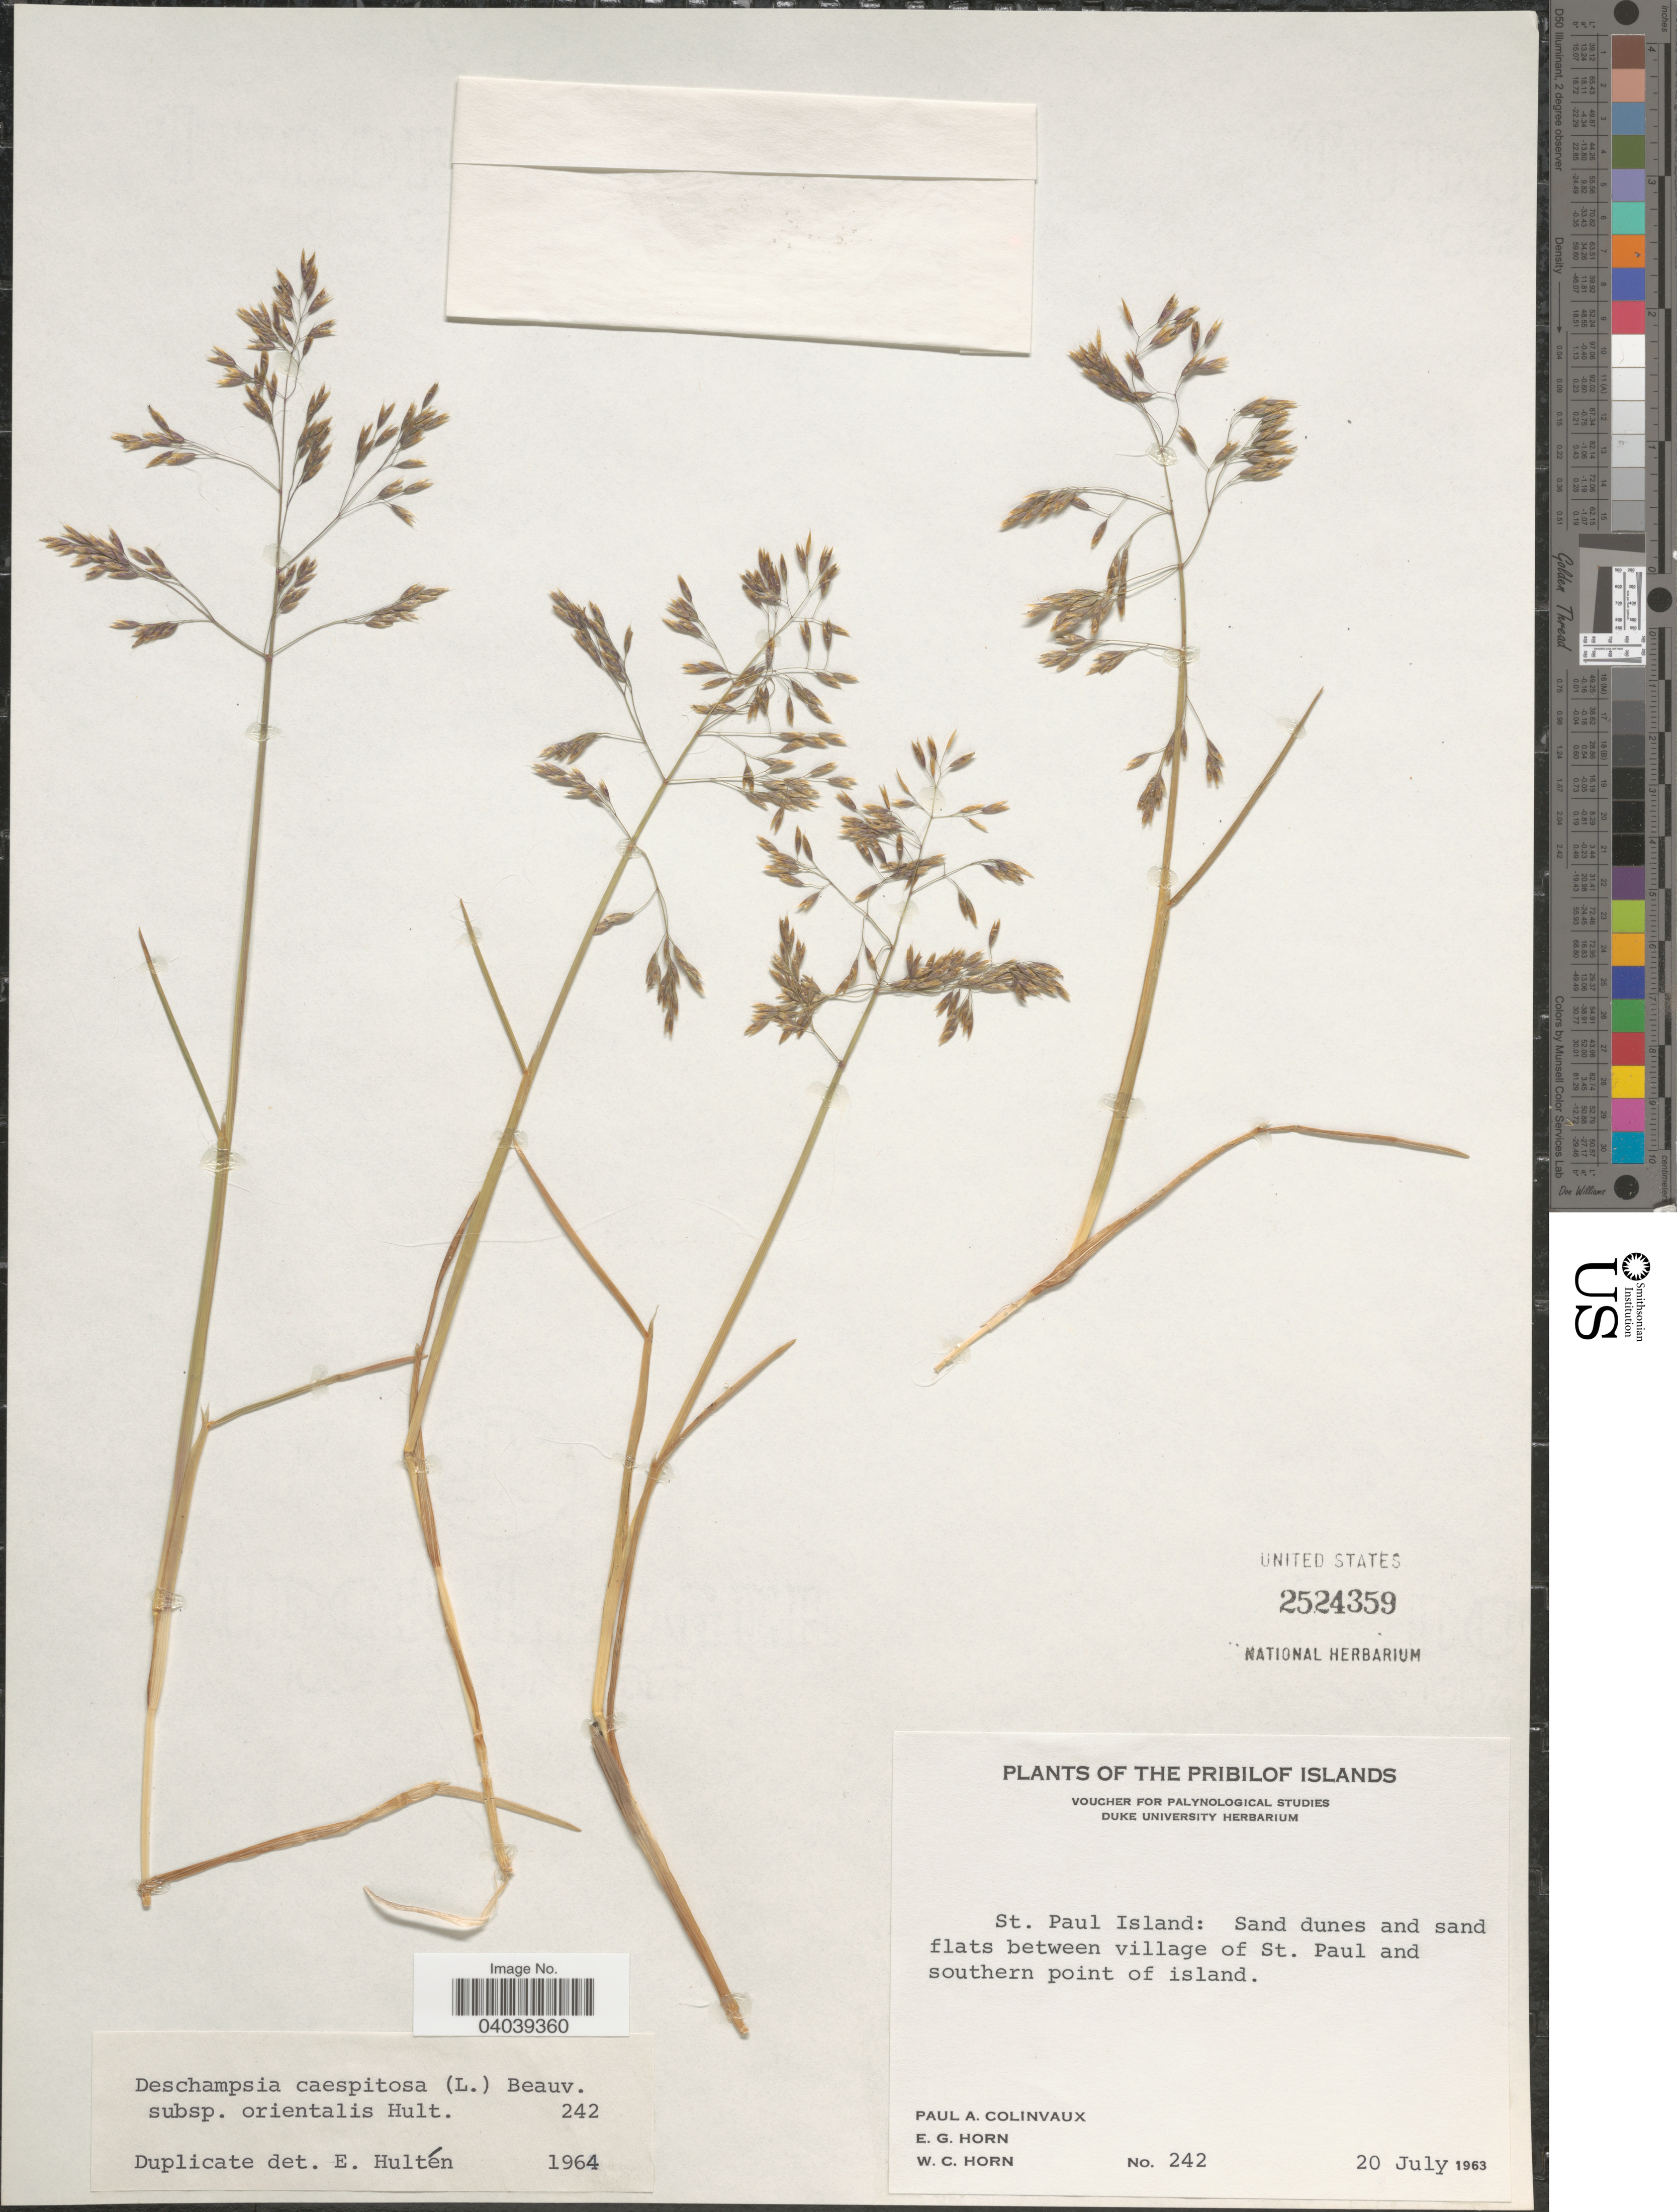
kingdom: Plantae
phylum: Tracheophyta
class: Liliopsida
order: Poales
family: Poaceae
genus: Deschampsia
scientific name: Deschampsia cespitosa subsp. orientalis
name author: Hultén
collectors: P. Colinvaux, E. Horn & W. Horn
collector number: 242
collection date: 1963-07-20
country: United States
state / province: Alaska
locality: Pribilof Islands. St. Paul Island: Sand dunes and sand flats between village of St. Paul and southern point of island.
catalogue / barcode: US 2524359